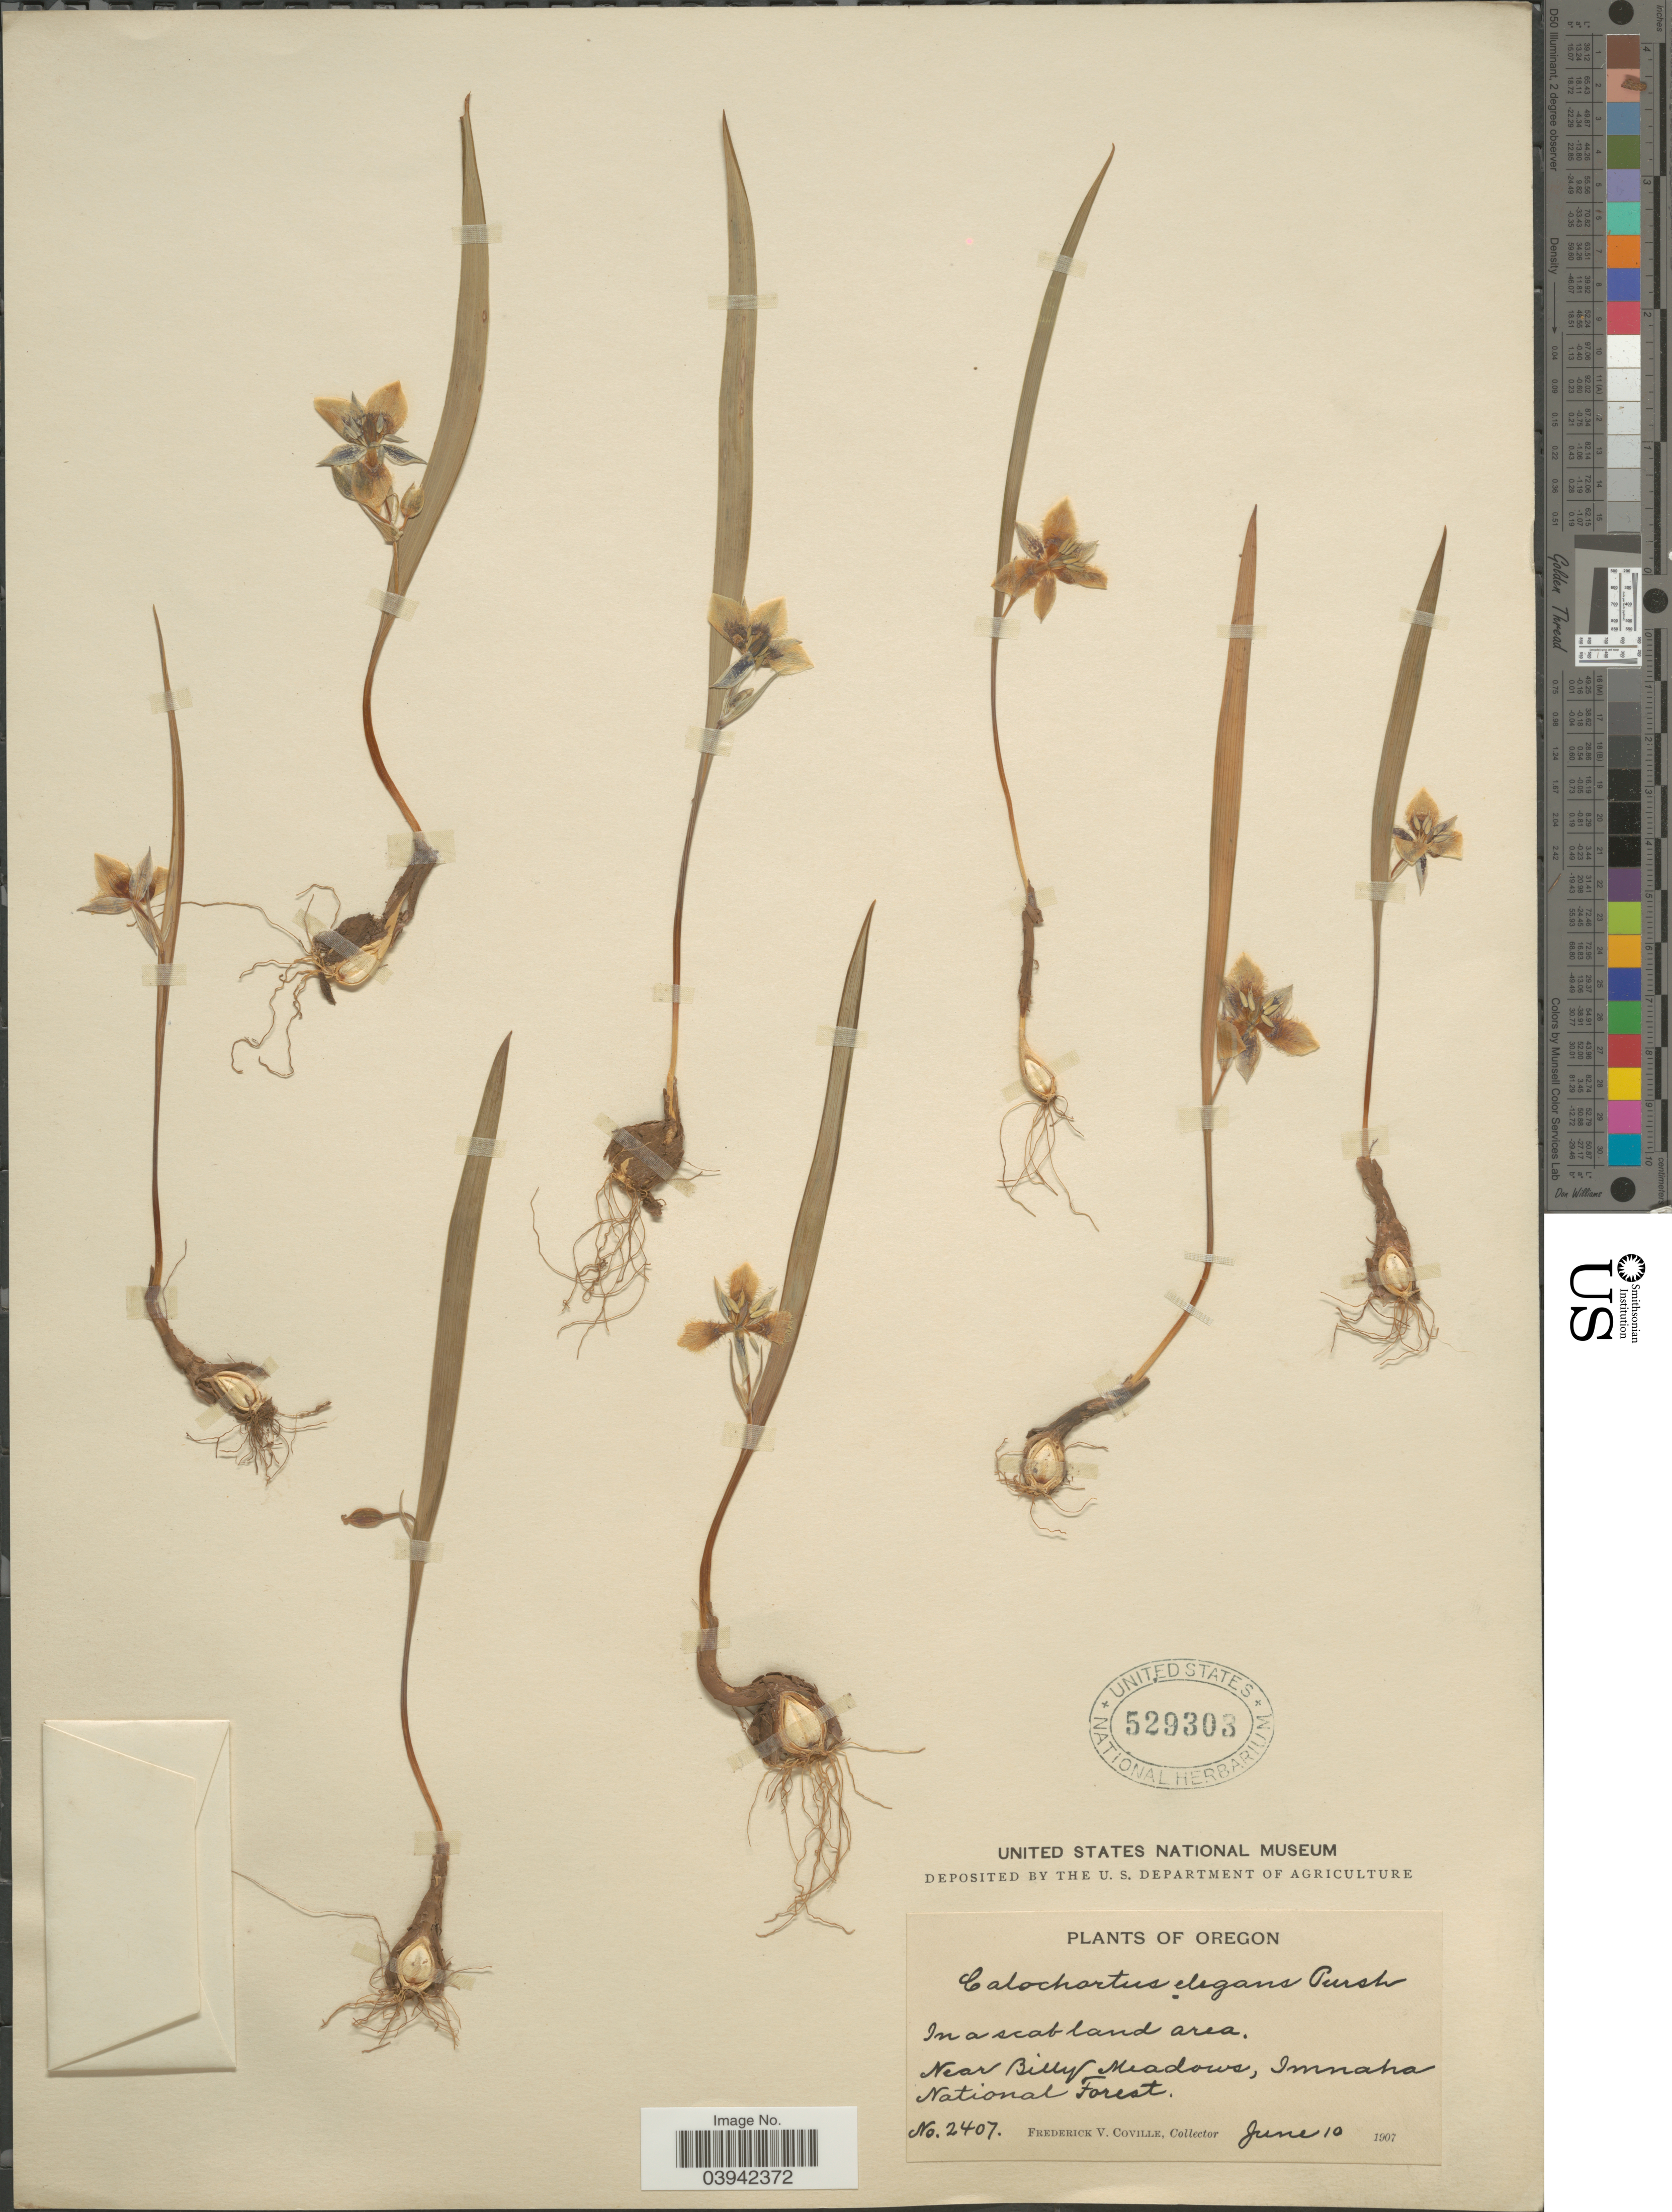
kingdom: Plantae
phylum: Tracheophyta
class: Liliopsida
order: Liliales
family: Liliaceae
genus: Calochortus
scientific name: Calochortus elegans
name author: Pursh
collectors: F. V. Coville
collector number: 2407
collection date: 1907-06-10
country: United States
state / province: Oregon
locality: In a scab land area. Near Billy Meadows, Imnaha National Forest.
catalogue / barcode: US 529303